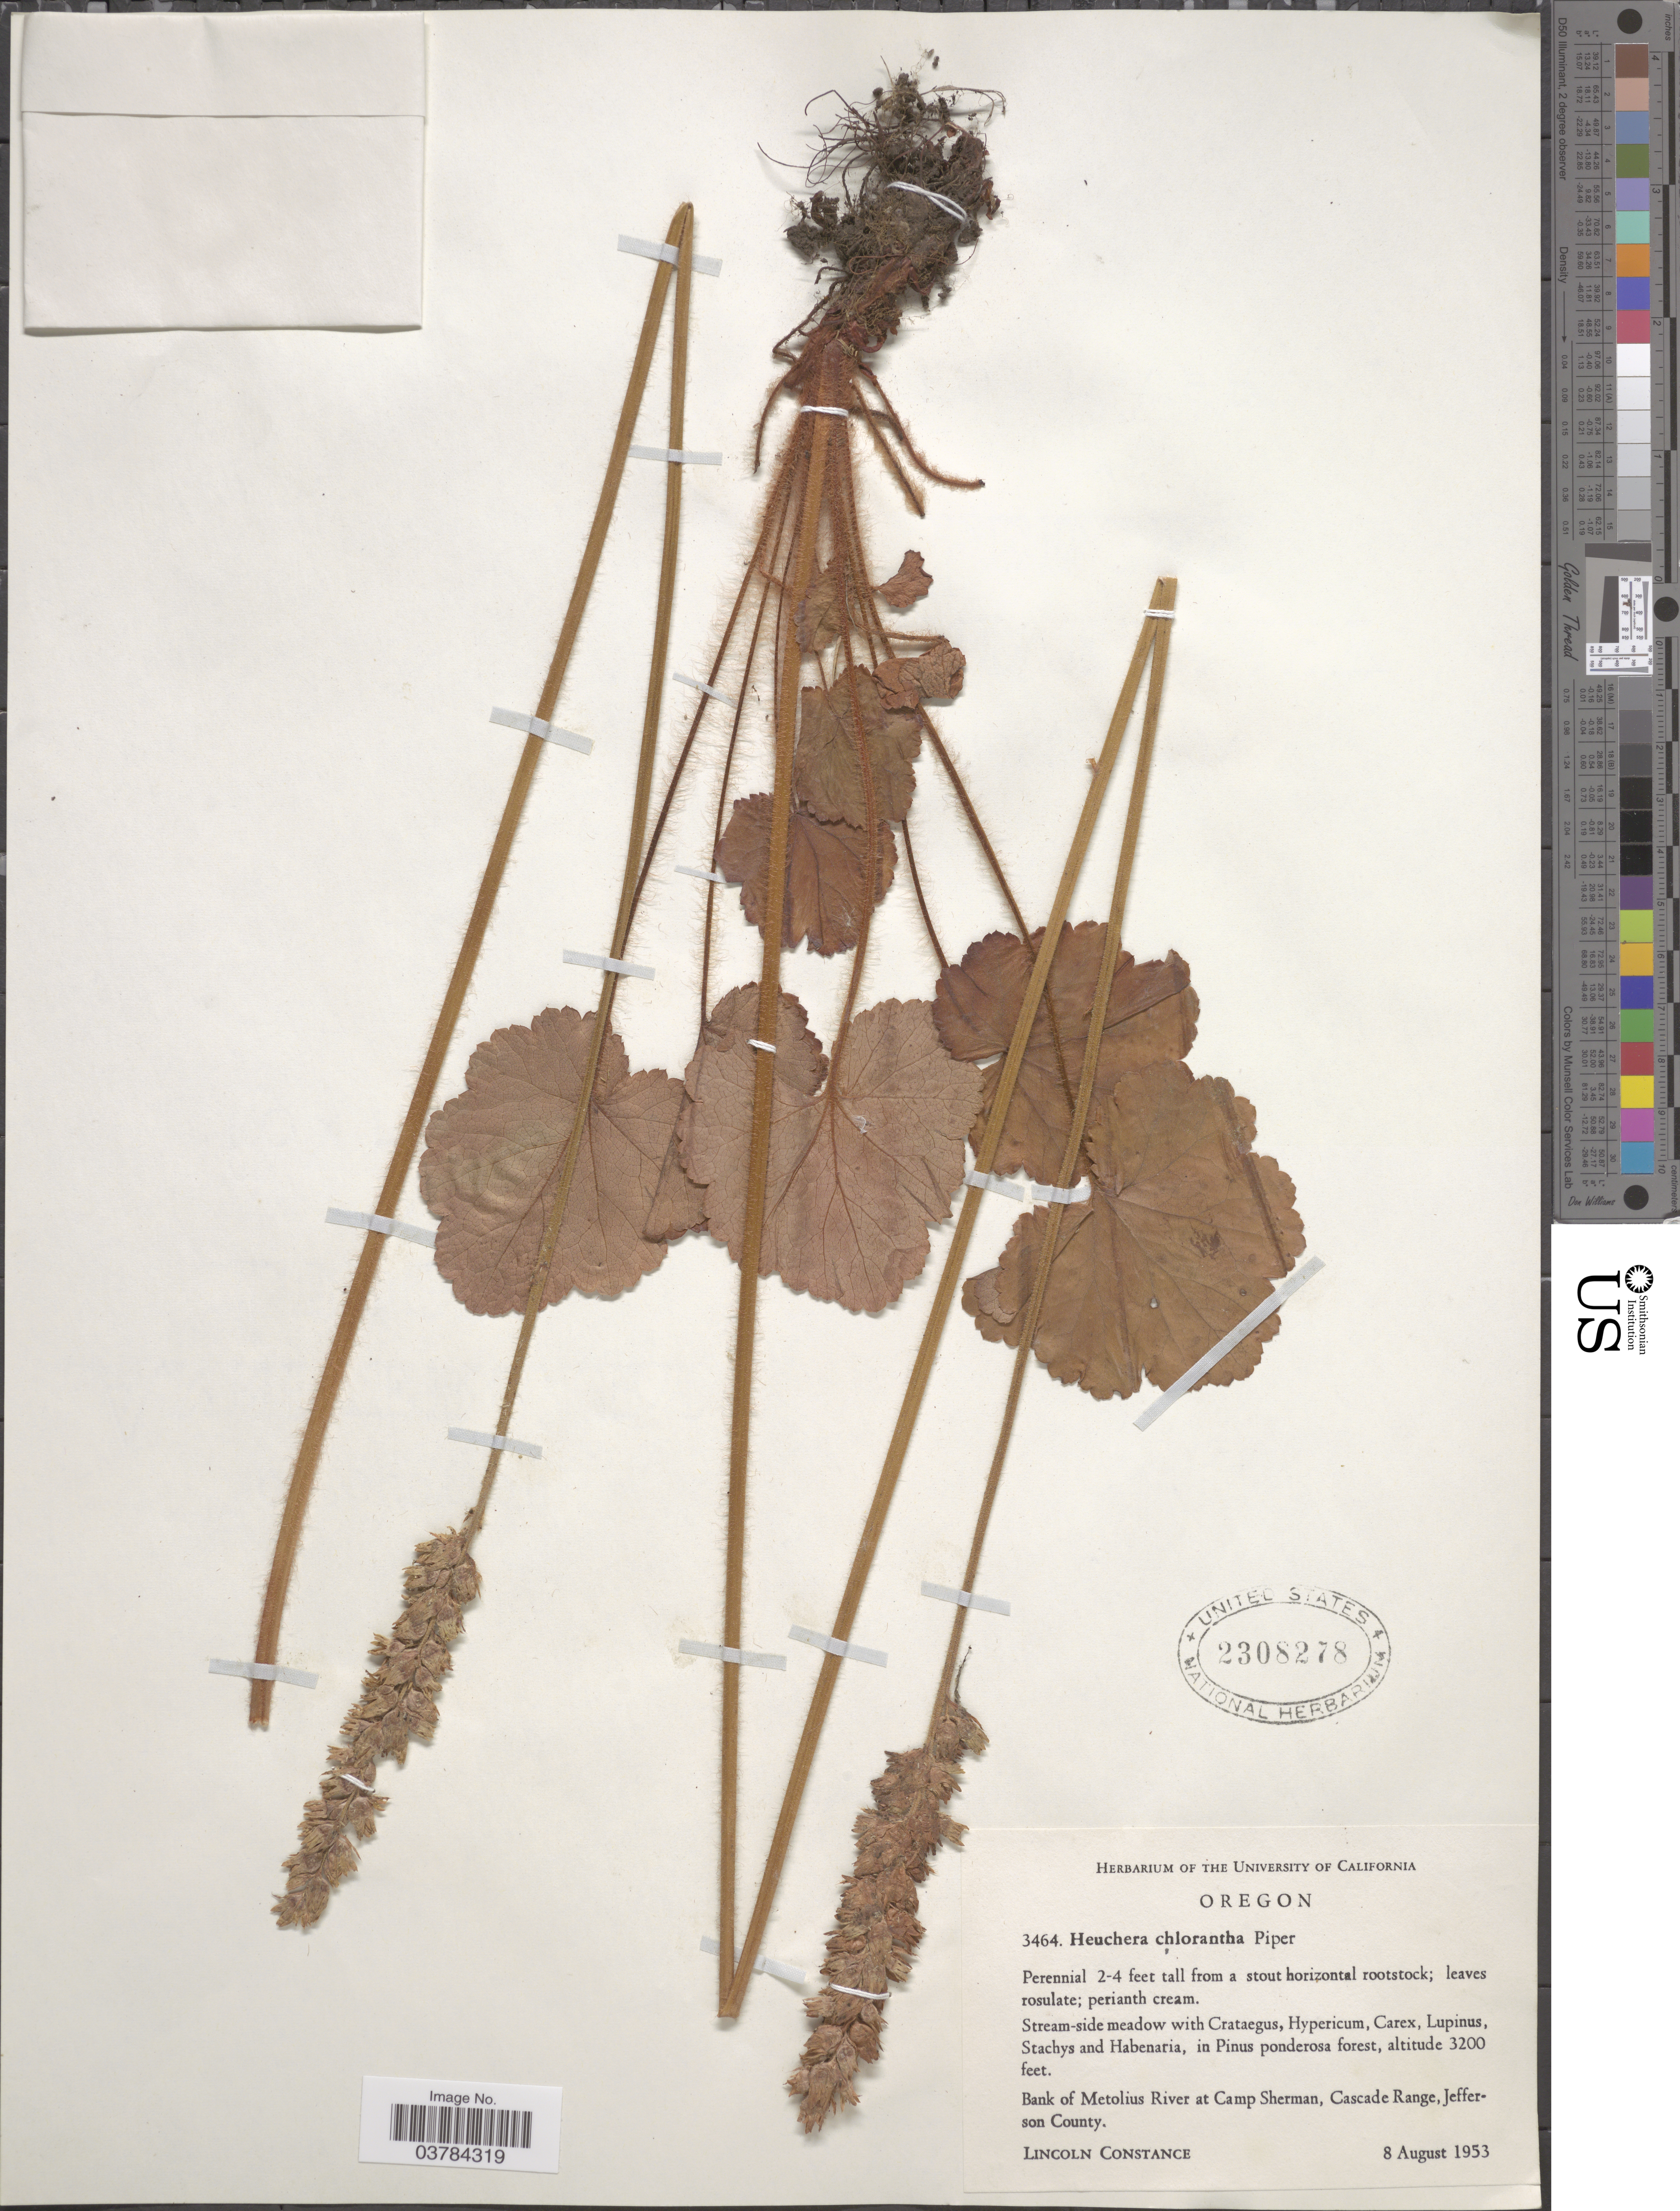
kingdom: Plantae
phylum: Tracheophyta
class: Magnoliopsida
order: Saxifragales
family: Saxifragaceae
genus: Heuchera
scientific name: Heuchera chlorantha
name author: Piper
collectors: L. Constance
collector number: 3464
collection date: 1953-08-08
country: United States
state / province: Oregon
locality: Bank of Metolius River at Camp Sherman, Cascade Range, Jefferson County.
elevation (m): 975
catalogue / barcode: US 2308278